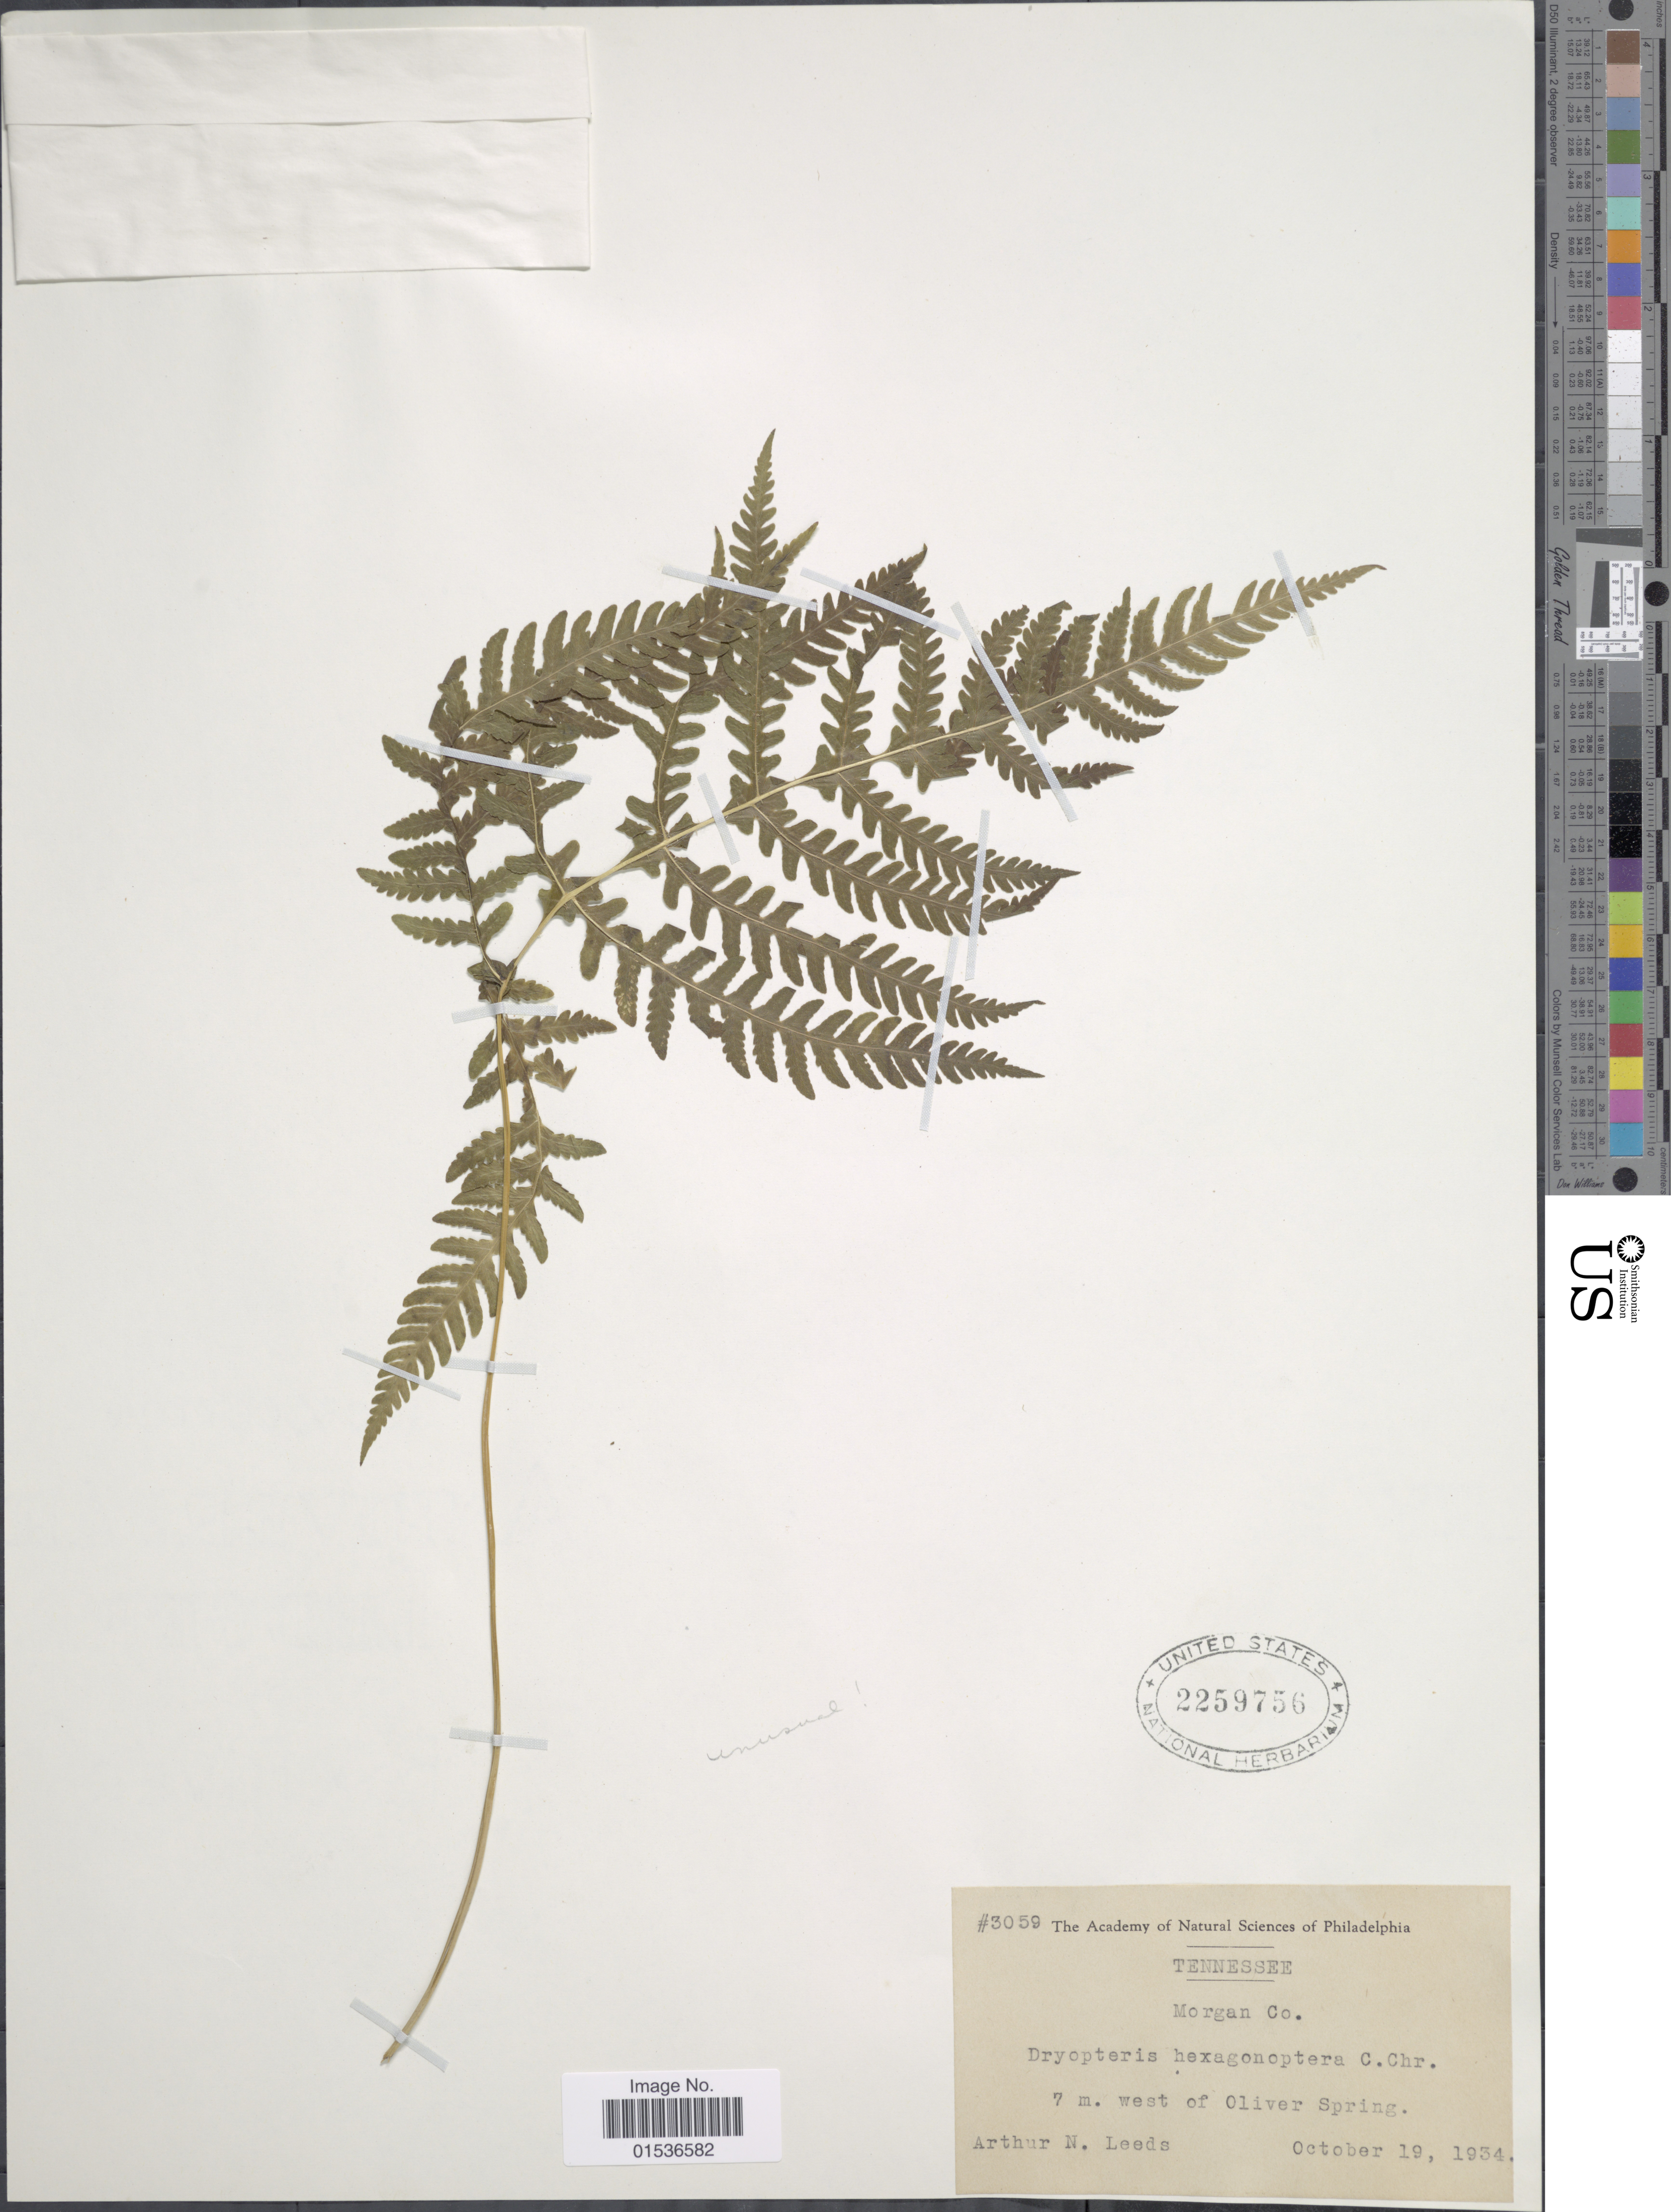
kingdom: Plantae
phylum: Tracheophyta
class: Polypodiopsida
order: Polypodiales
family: Thelypteridaceae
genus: Phegopteris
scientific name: Phegopteris hexagonoptera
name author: (Michx.) Fée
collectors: A. N. Leeds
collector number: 3059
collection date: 1934-10-19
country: United States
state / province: Tennessee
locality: Tennessee, Morgan Co. 7 m, west of Oliver Spring.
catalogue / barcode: US 2259756